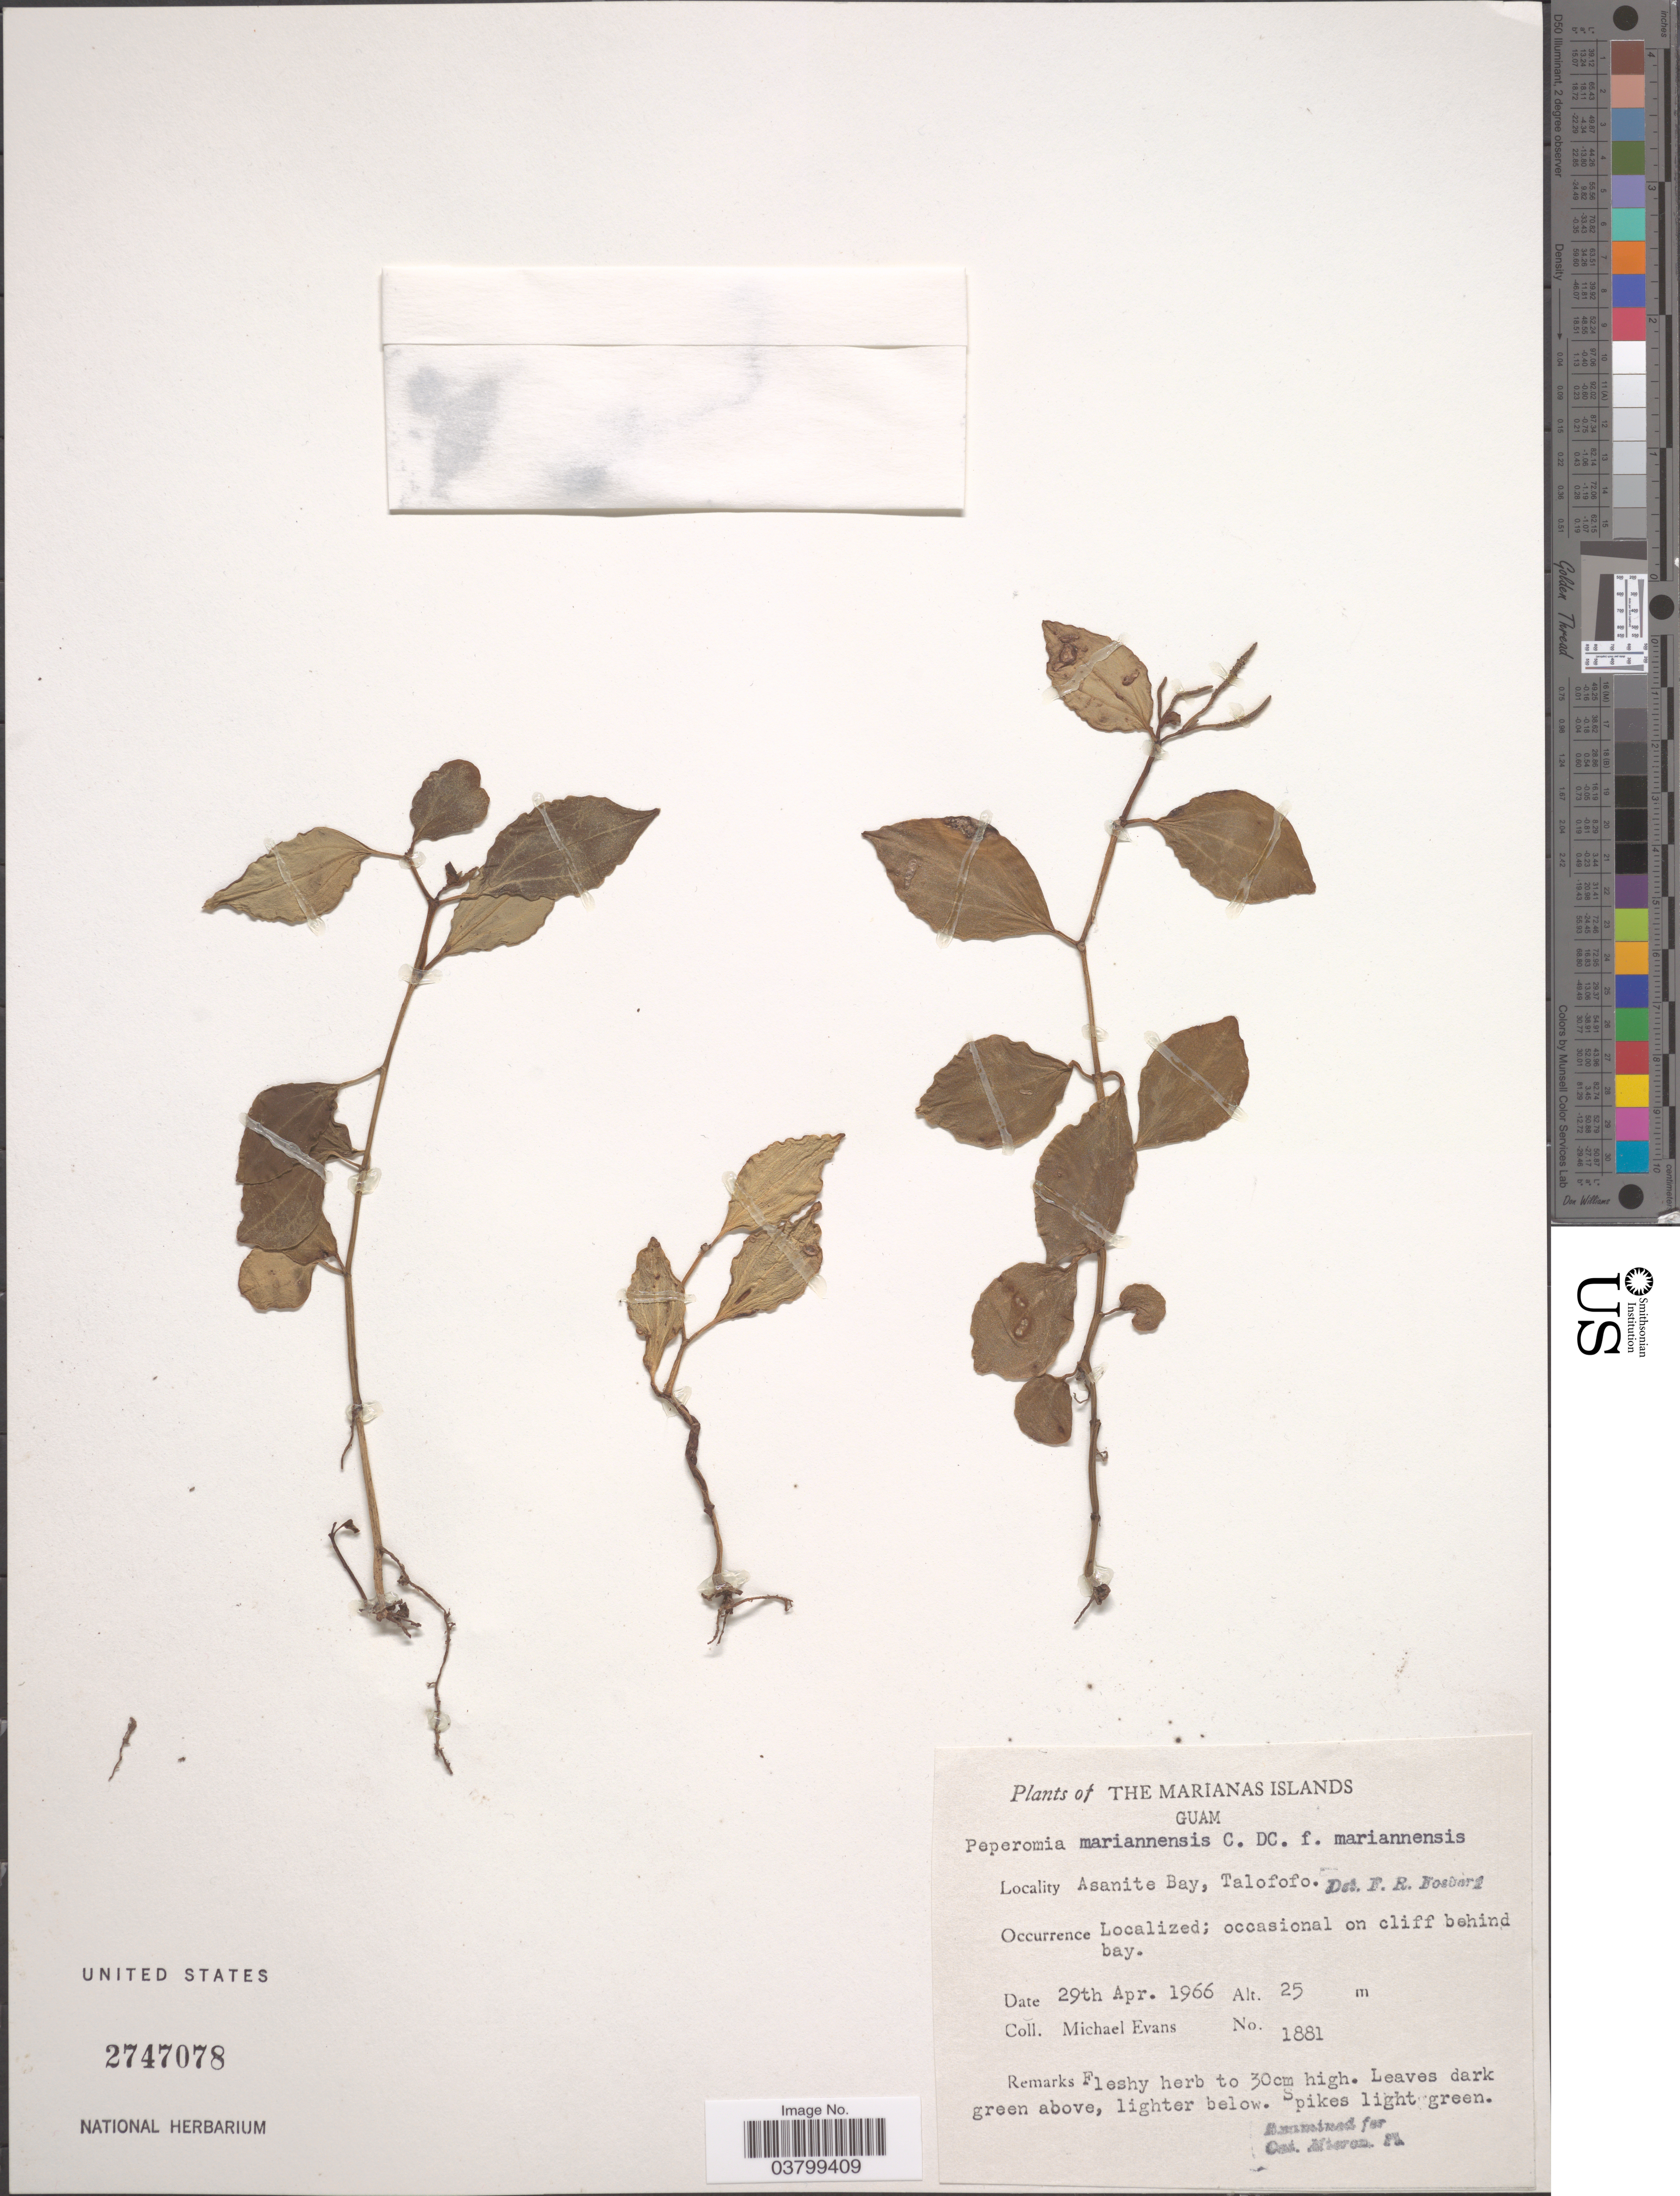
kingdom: Plantae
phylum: Tracheophyta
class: Magnoliopsida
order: Piperales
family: Piperaceae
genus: Peperomia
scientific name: Peperomia mariannensis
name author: C. DC.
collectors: M. Evans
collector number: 1881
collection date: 1966-04-29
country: Guam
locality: Marianas Islands. Asanite Bay, Talofofo. On cliff behind bay.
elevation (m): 25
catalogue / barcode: US 2747078